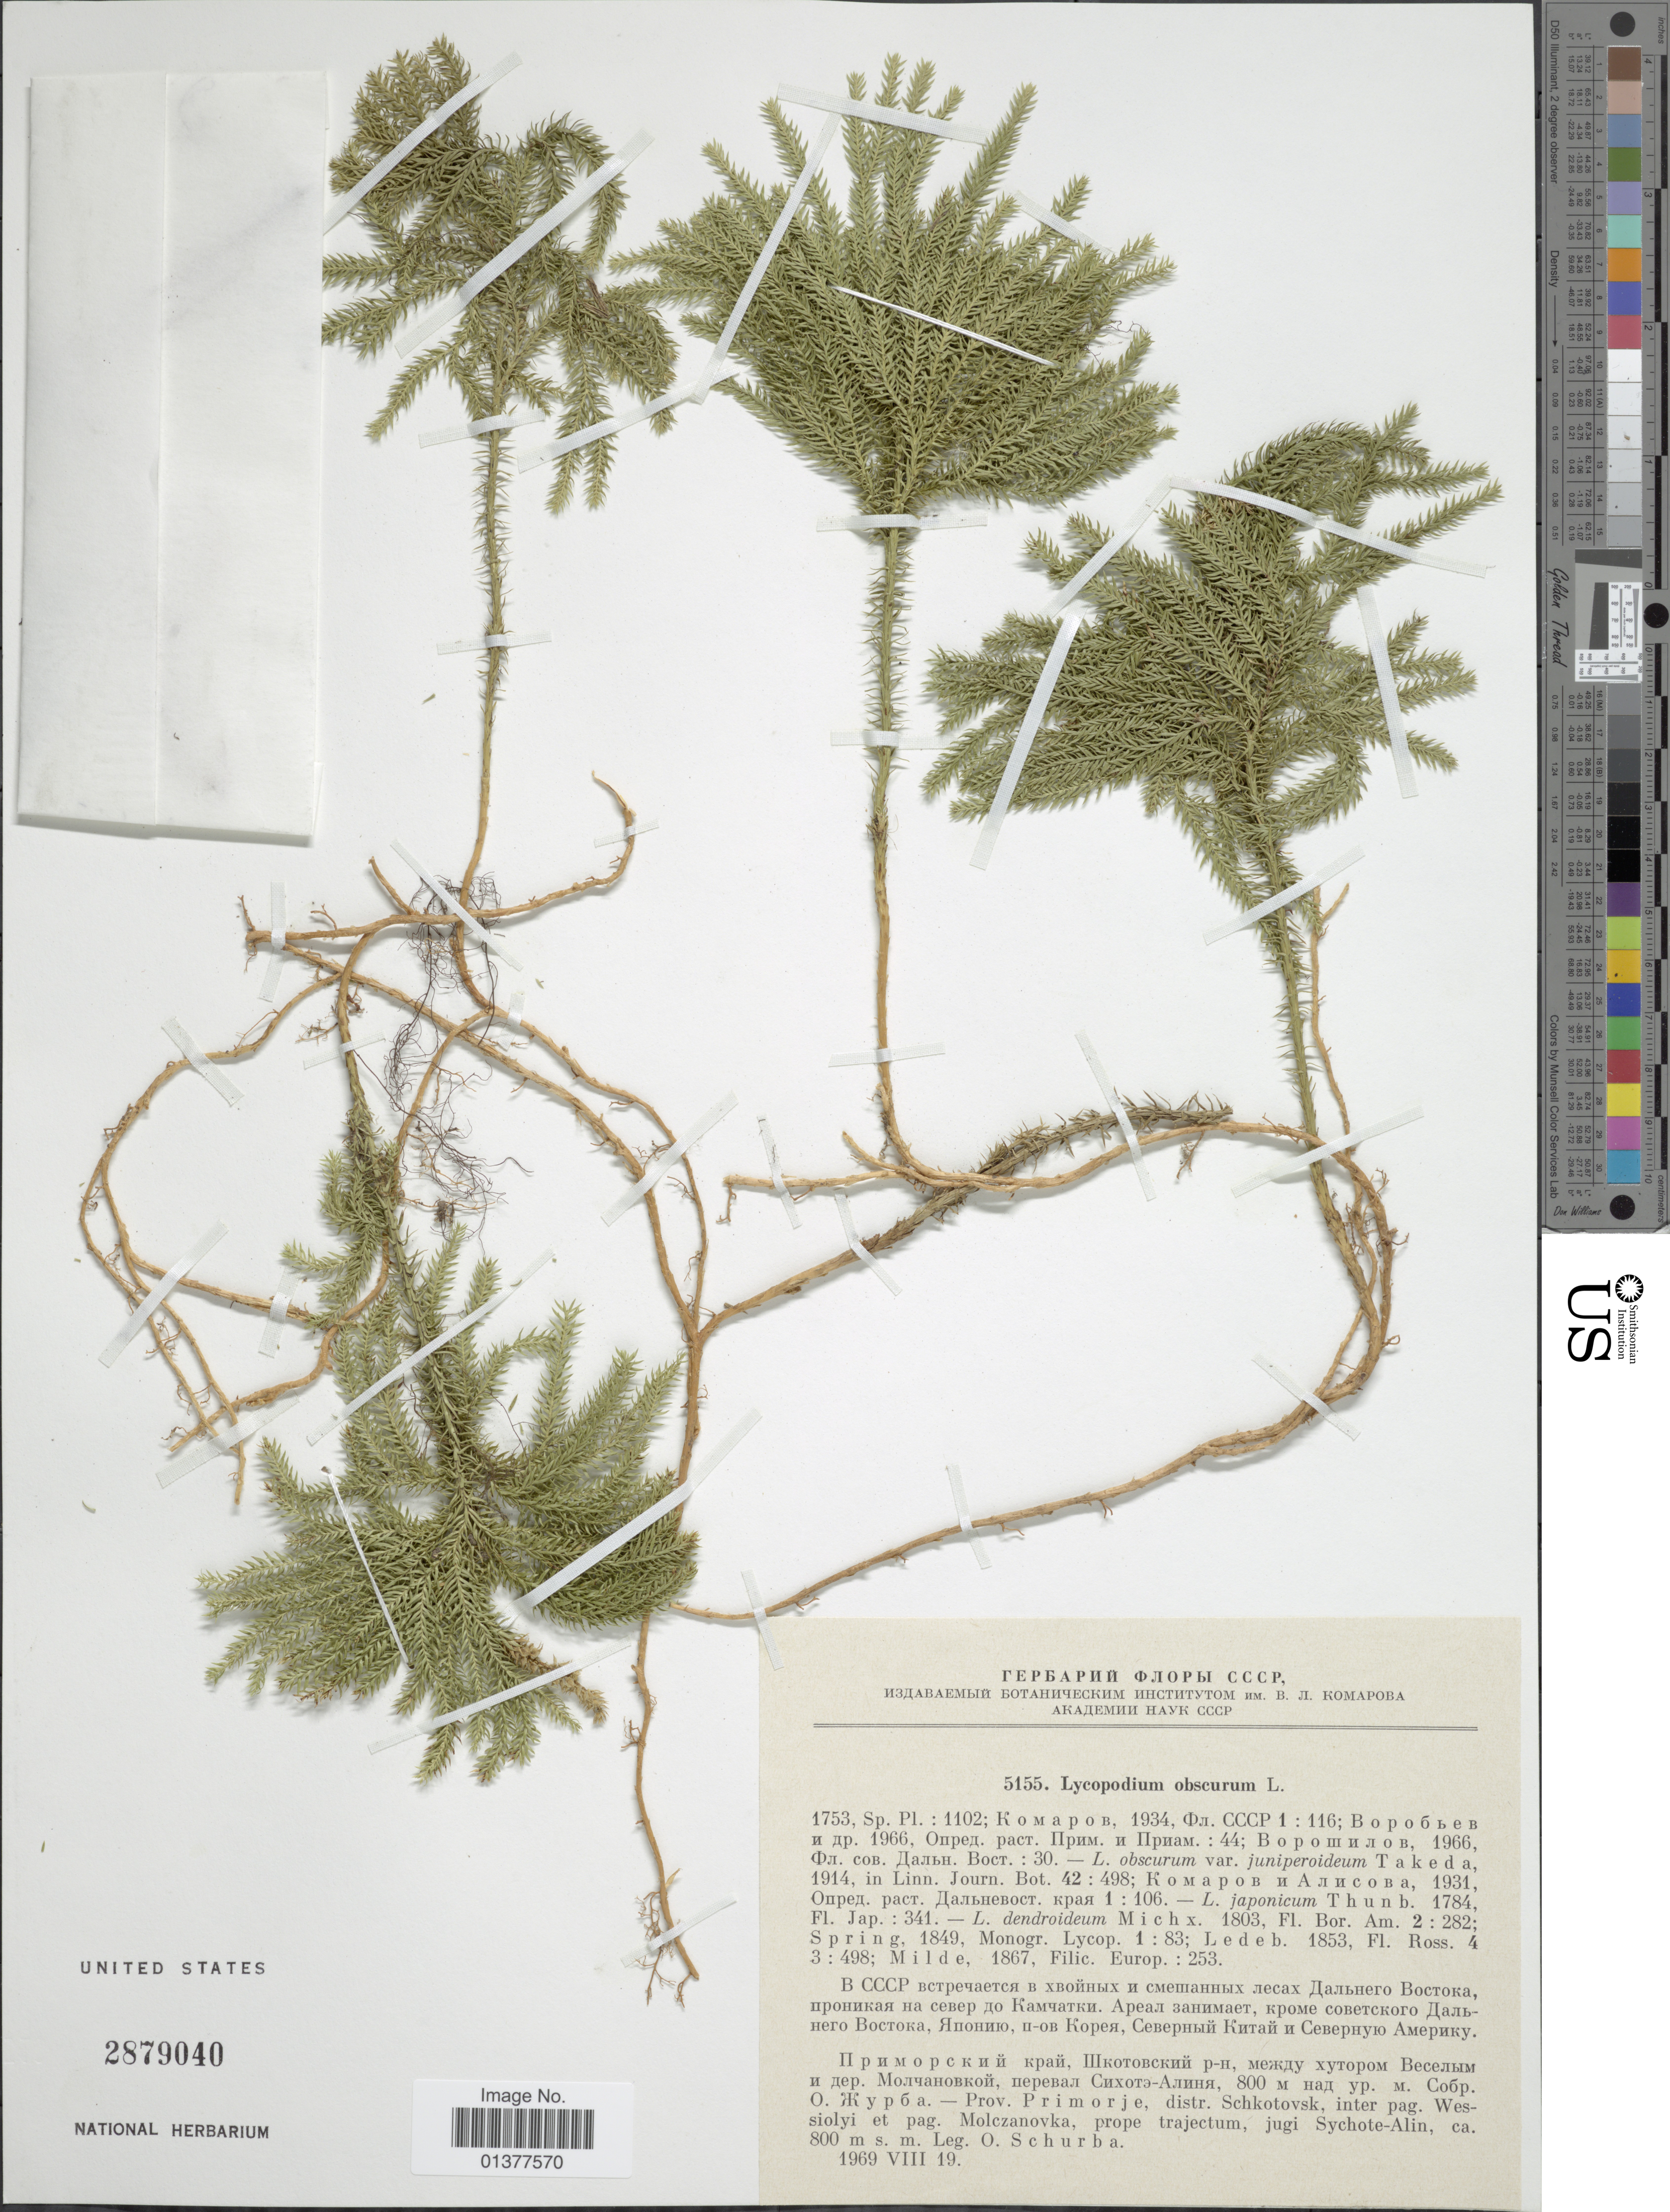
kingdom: Plantae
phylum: Tracheophyta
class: Lycopodiopsida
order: Lycopodiales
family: Lycopodiaceae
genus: Dendrolycopodium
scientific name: Dendrolycopodium obscurum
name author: (L.) A. Haines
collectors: O. Schurba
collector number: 5155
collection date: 1969-08-19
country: Russian Federation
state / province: Primorsky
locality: Prov. Primorje, distr. Schkotovsk, inter pag. Westsiolyi et pag. Molczanovka, prope trajectum, jugi Sychote-Alin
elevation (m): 800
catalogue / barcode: US 2879040